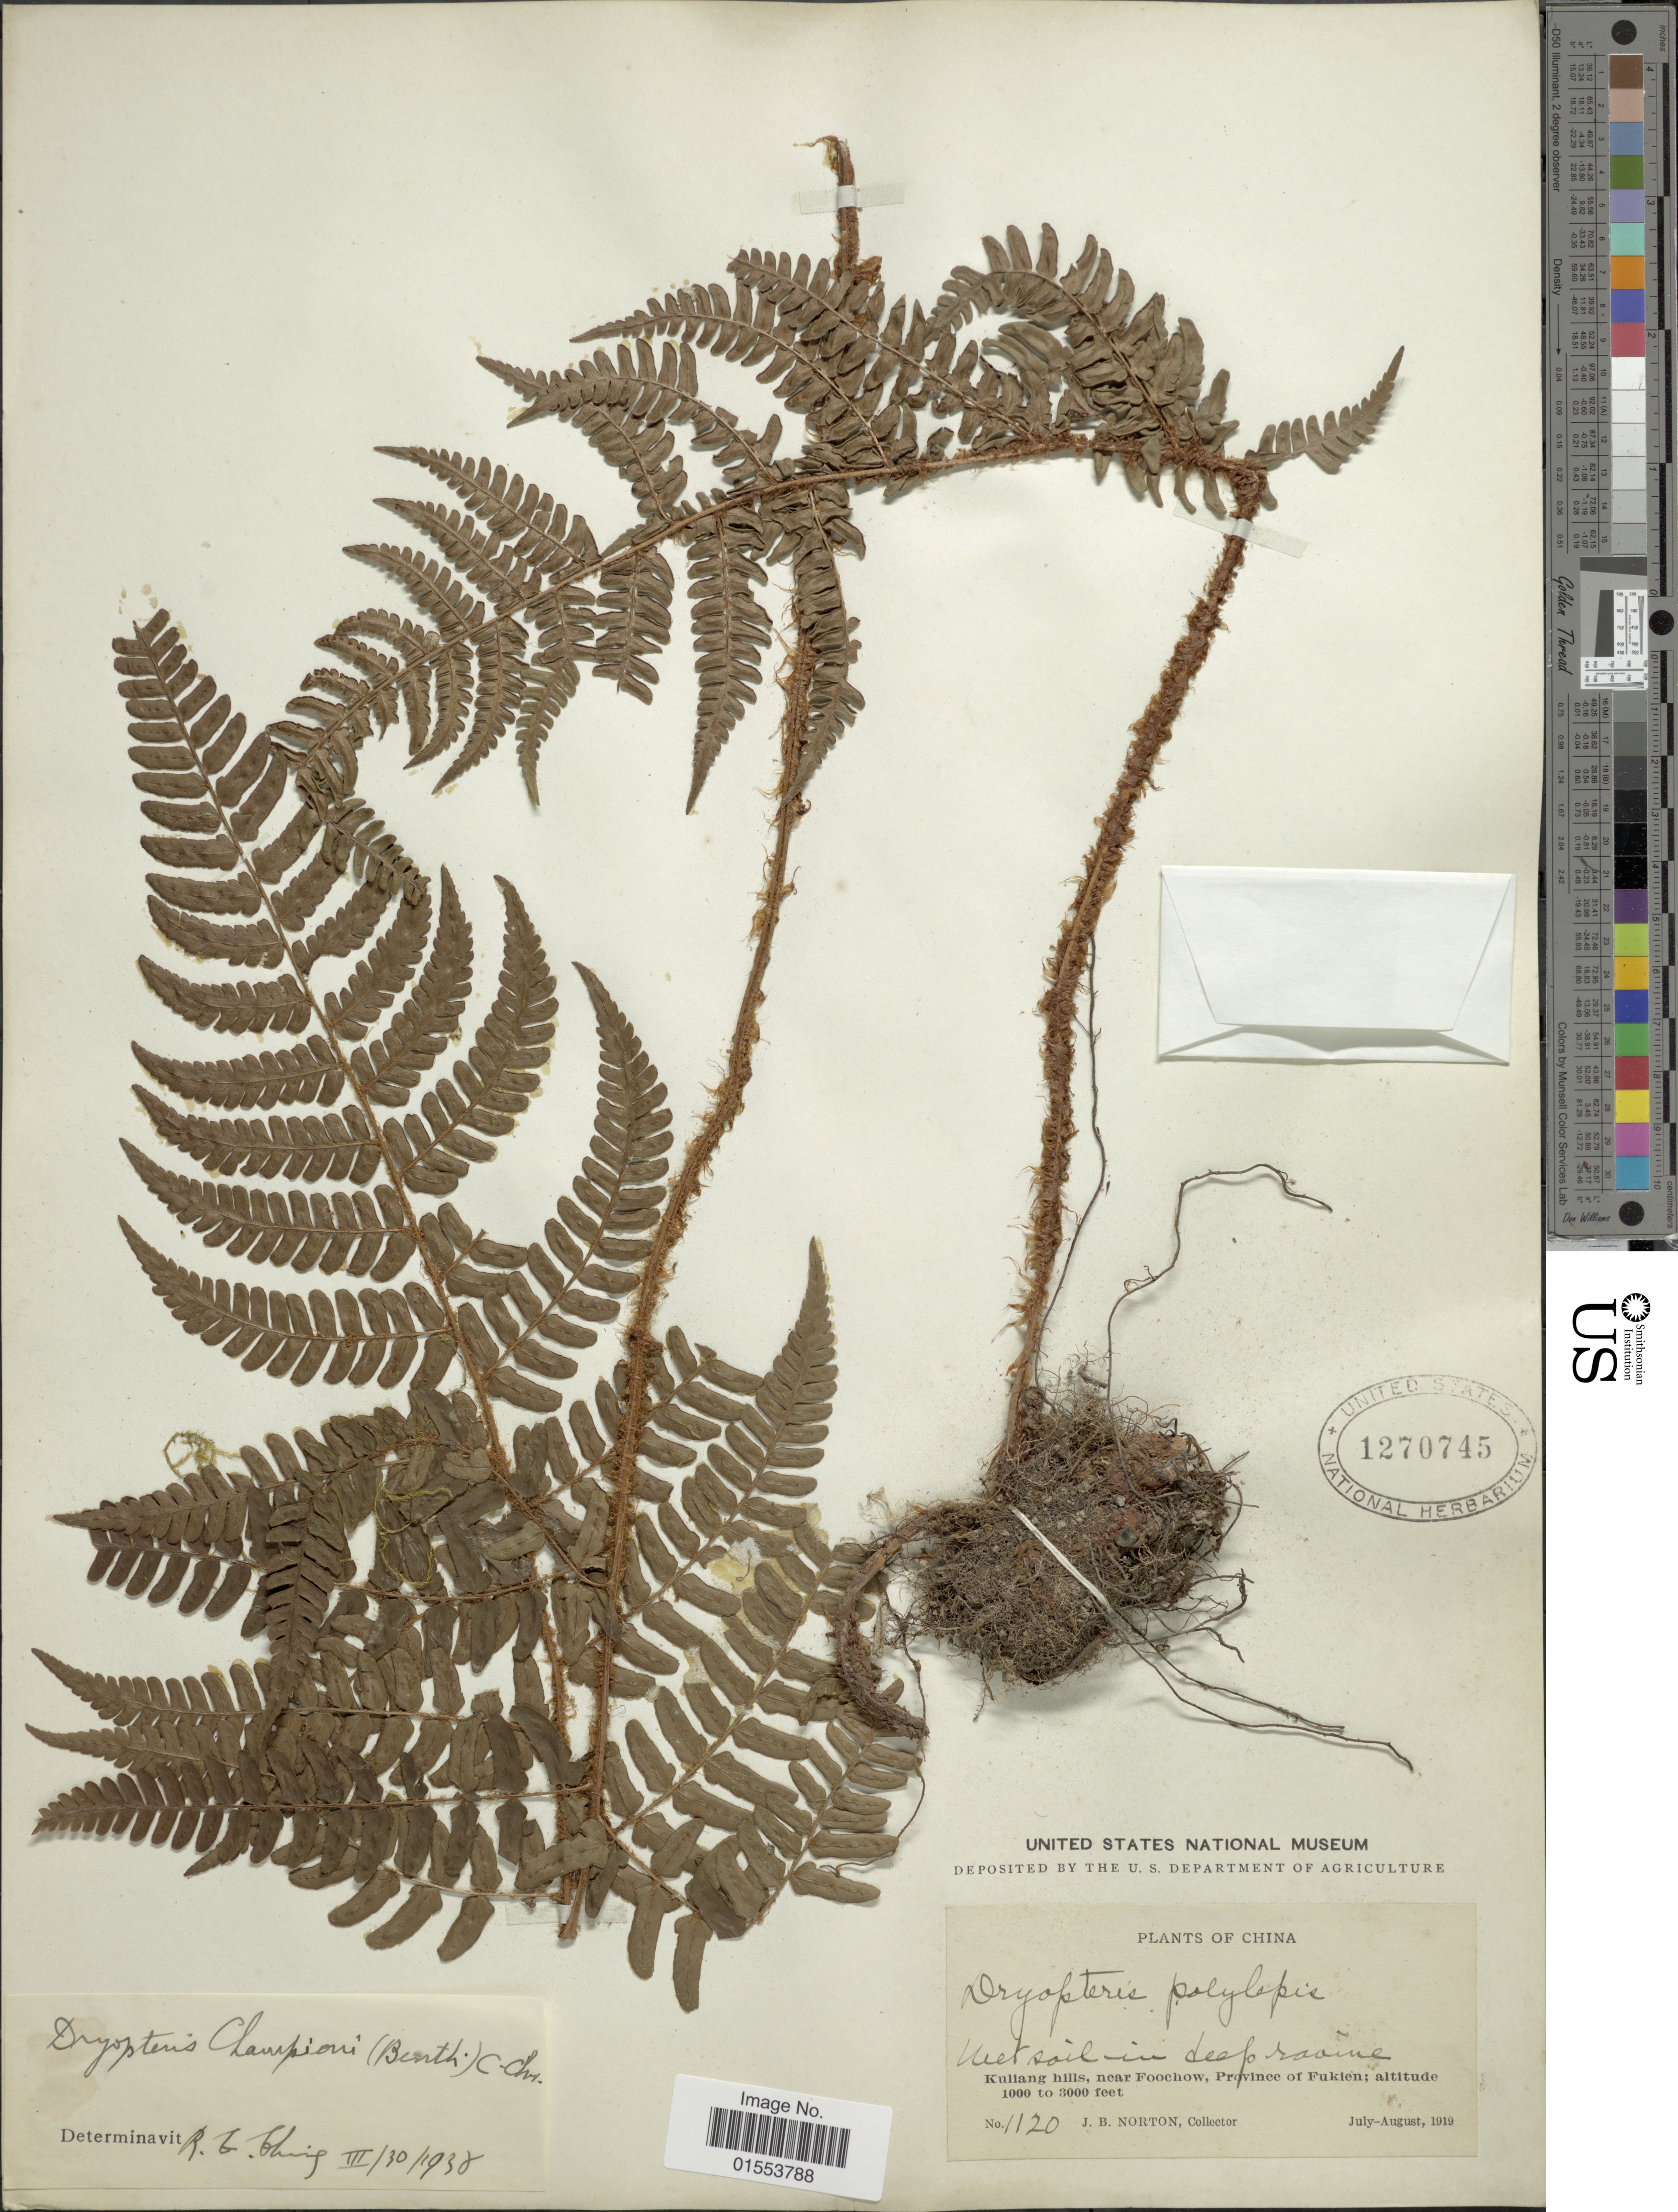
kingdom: Plantae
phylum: Tracheophyta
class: Polypodiopsida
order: Polypodiales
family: Dryopteridaceae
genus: Dryopteris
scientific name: Dryopteris championii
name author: (Benth.) C. Chr.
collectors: J. B. Norton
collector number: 1120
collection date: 1919-07/1919-08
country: China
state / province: Fujian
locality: China, Kuliang hills, near Foochow, Province of Fukien.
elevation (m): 305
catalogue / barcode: US 1270745